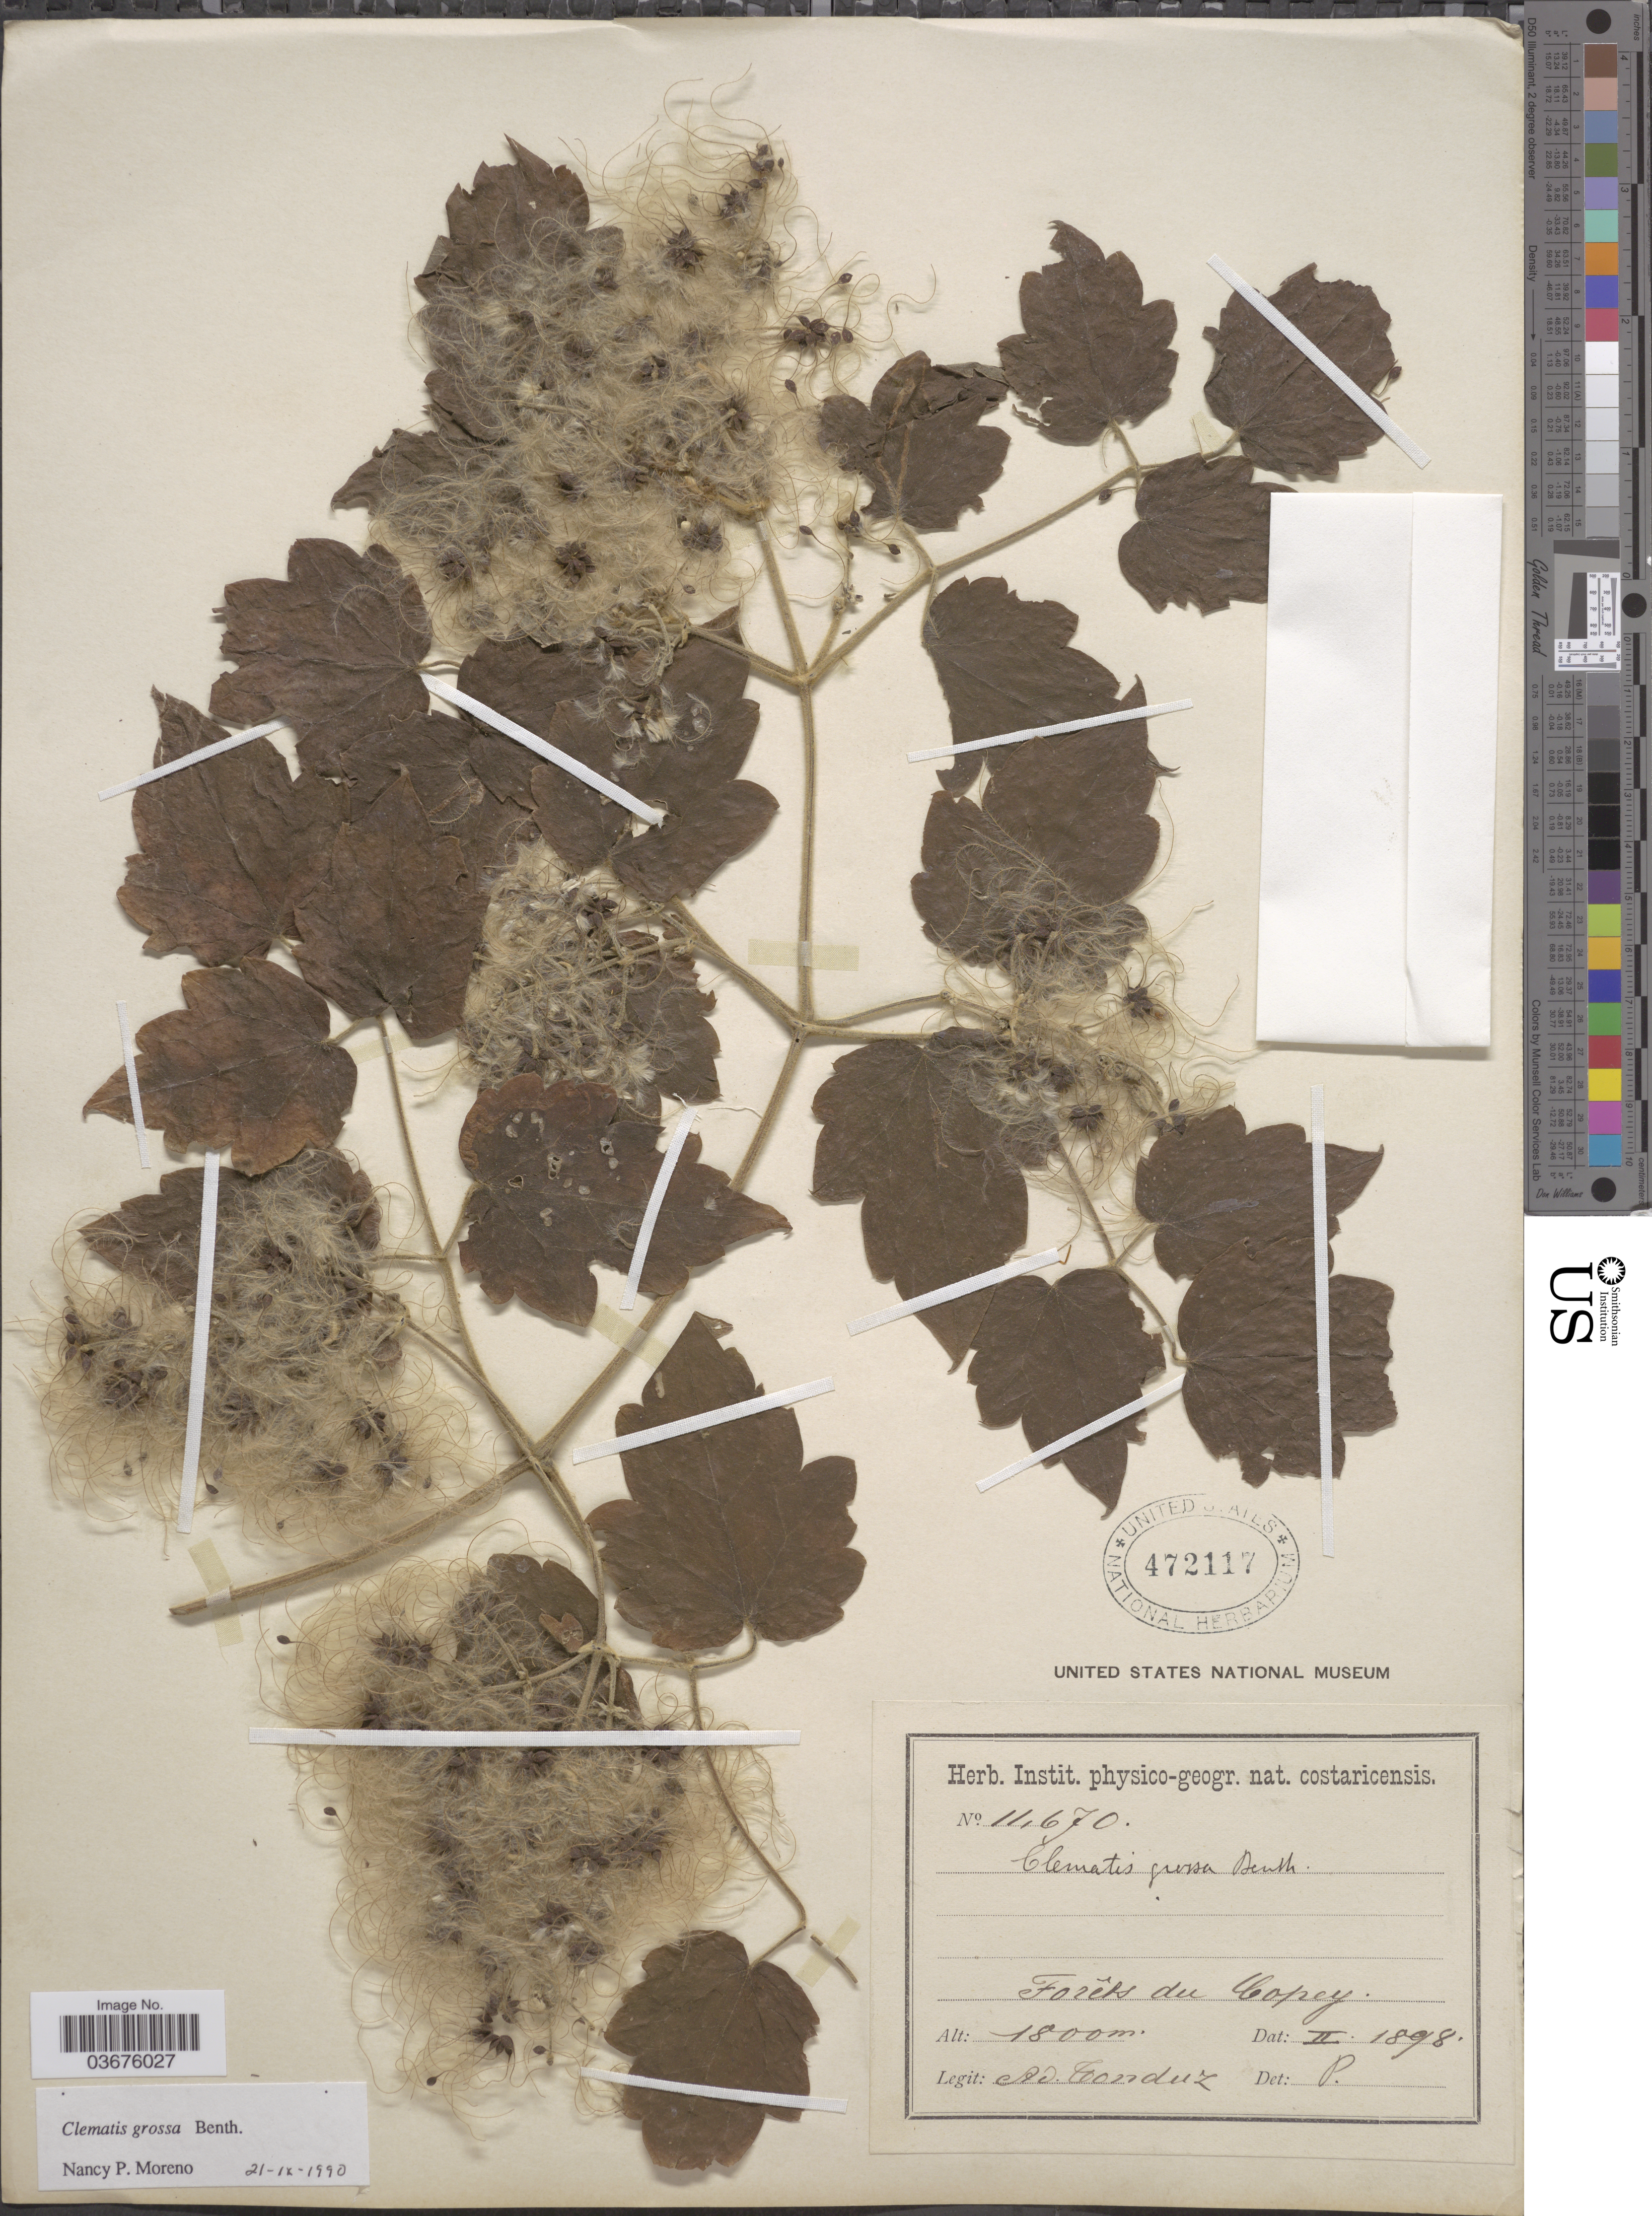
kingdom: Plantae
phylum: Tracheophyta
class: Magnoliopsida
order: Ranunculales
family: Ranunculaceae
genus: Clematis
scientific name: Clematis grossa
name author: Benth.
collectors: A. Tonduz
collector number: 11670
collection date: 1898-02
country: Costa Rica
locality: Forêts du Copey.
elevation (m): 1800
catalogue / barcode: US 472117